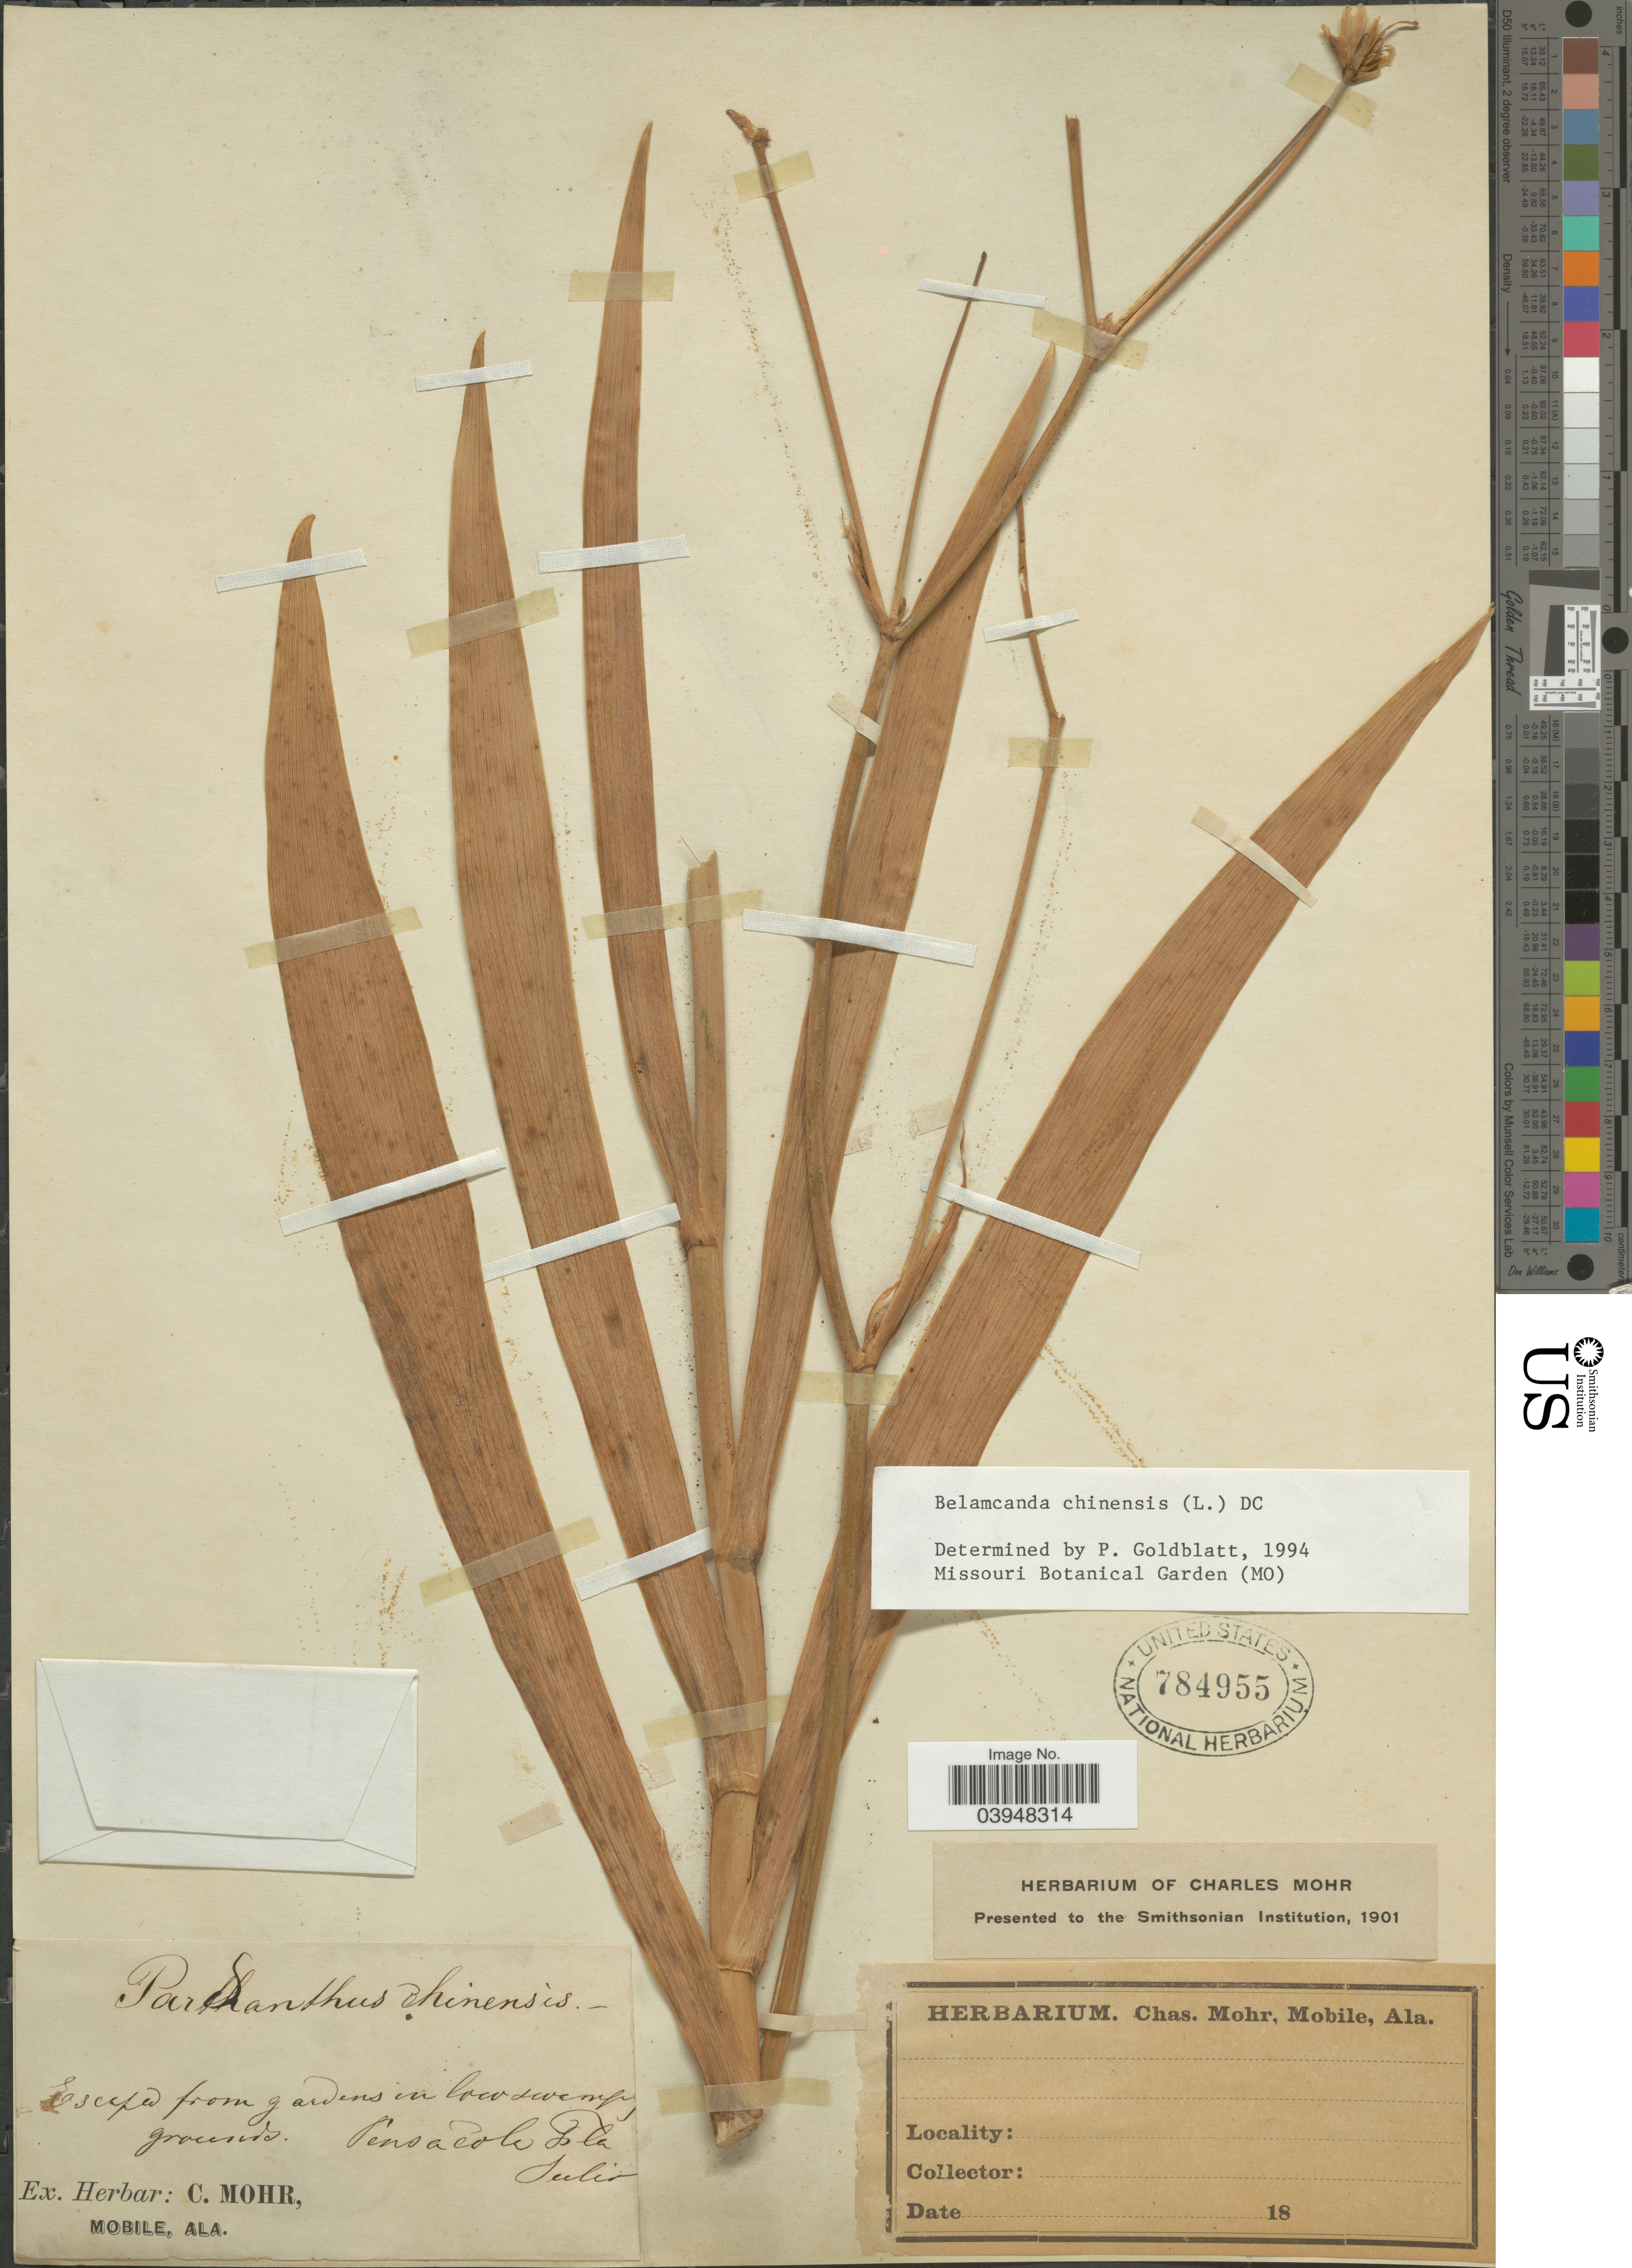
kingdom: Plantae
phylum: Tracheophyta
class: Liliopsida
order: Asparagales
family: Iridaceae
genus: Iris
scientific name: Iris domestica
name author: (L.) Goldblatt & Mabb.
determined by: Strong, Mark T., (BOT), Smithsonian Institution - National Museum of Natural History (UNITED STATES)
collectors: ex herb. Charles Mohr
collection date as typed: Transcribed d/m/y: /7/18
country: United States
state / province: Florida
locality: Pensacola.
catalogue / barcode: US 784955